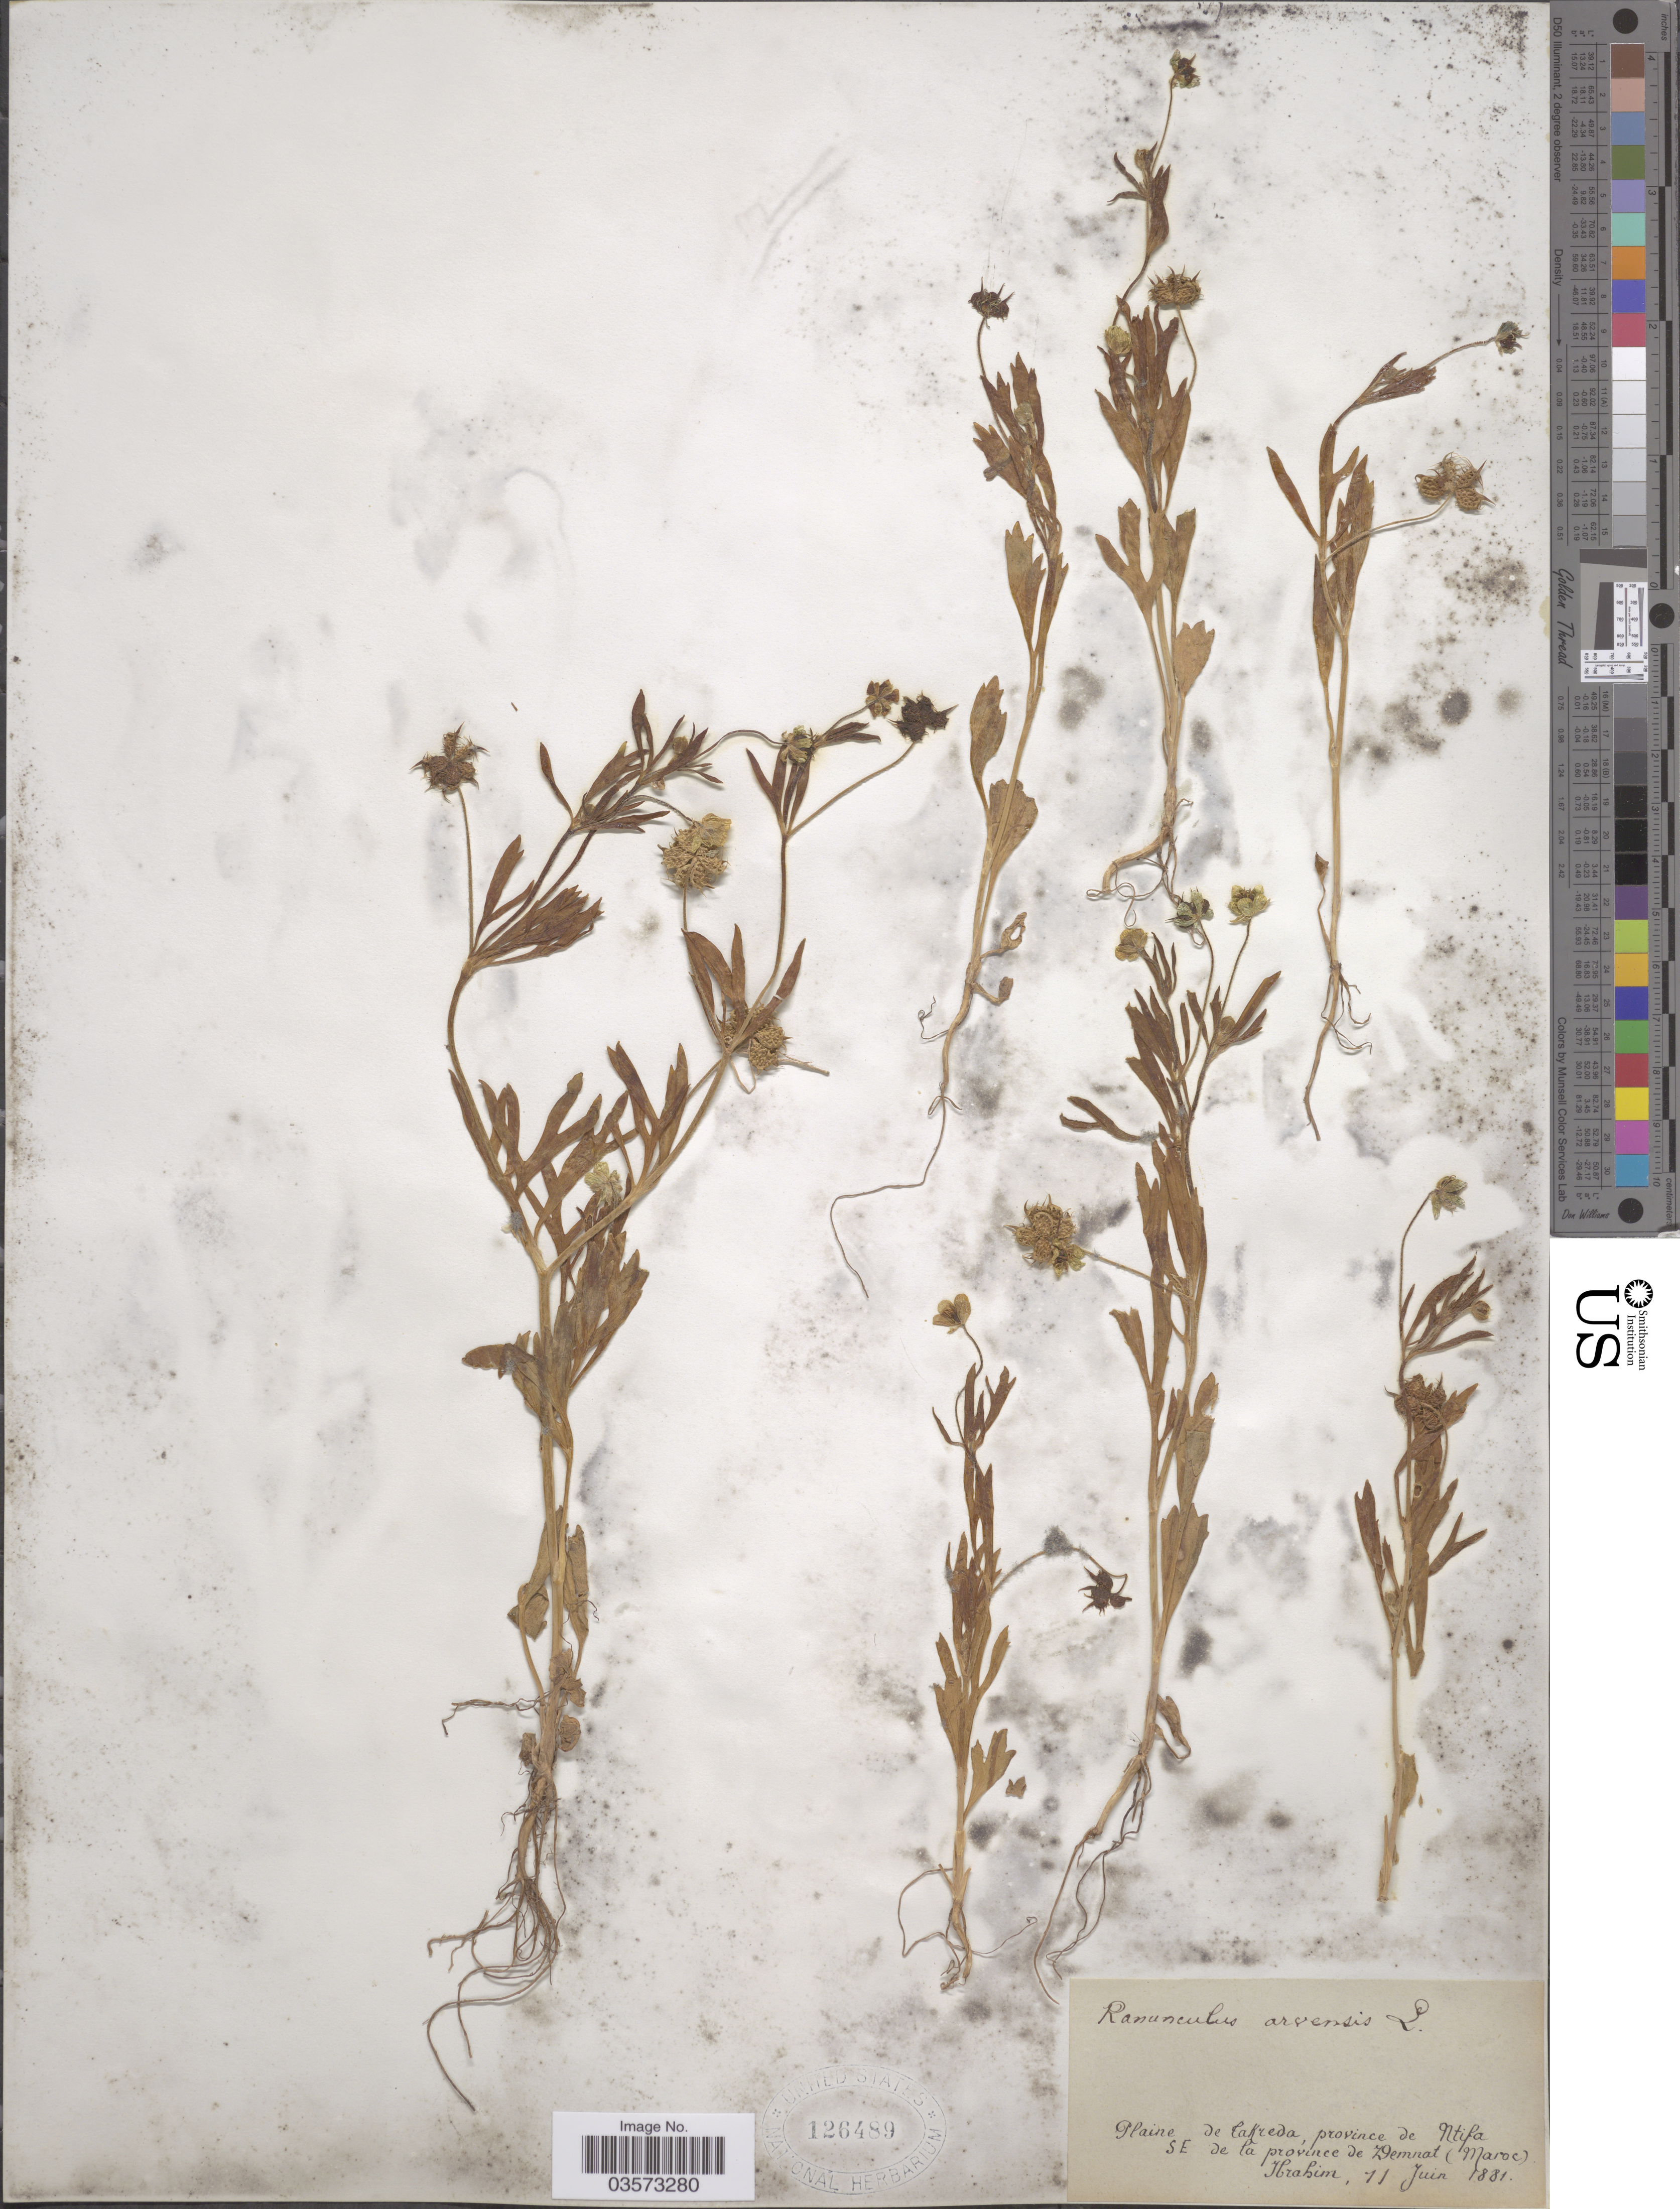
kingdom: Plantae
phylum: Tracheophyta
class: Magnoliopsida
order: Ranunculales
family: Ranunculaceae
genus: Ranunculus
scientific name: Ranunculus arvensis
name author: L.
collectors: -. Ibrahim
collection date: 1881-06-11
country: Morocco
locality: Plaine de [illegible text]akreda, province de Ntifa SE de la province de Demnat.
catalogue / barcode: US 126489